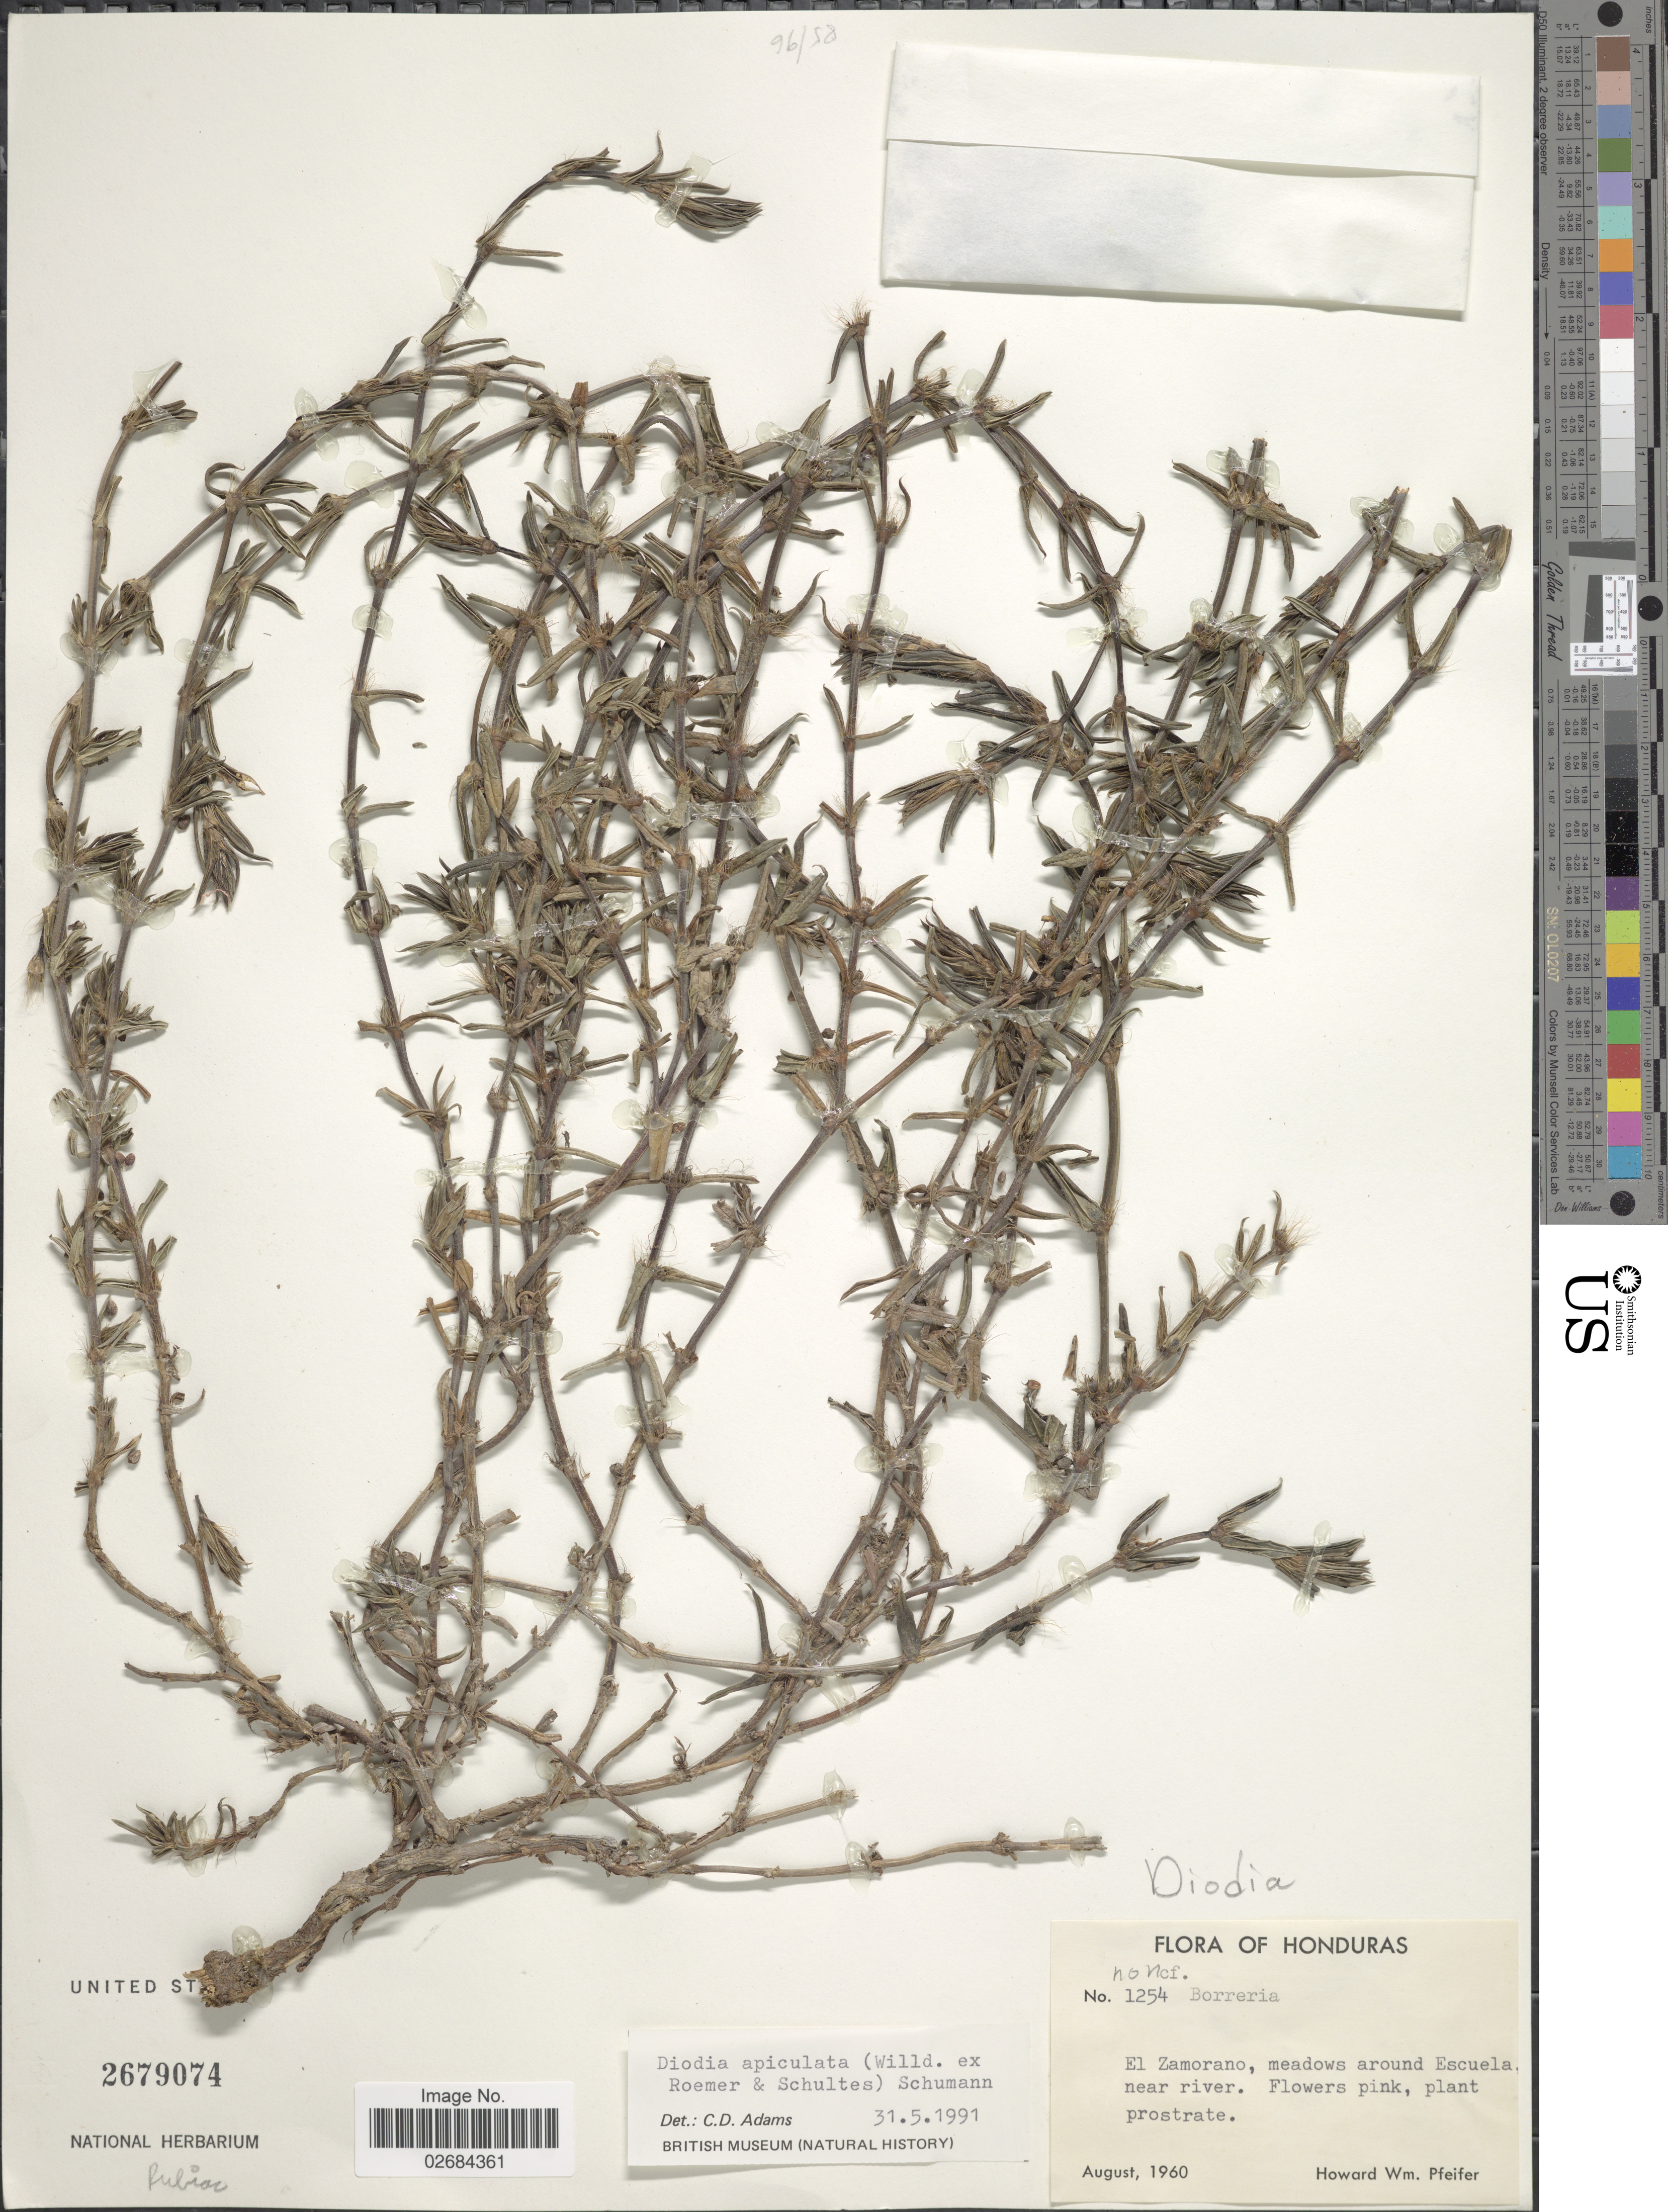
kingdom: Plantae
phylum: Tracheophyta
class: Magnoliopsida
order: Gentianales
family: Rubiaceae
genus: Diodia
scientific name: Diodia apiculata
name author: (Willd. ex Roem. & Schult.) K. Schum.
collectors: H. W. Pfeifer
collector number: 1254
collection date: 1960-08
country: Honduras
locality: El Zamorano, meadows around Escuela, near river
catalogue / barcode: US 2679074